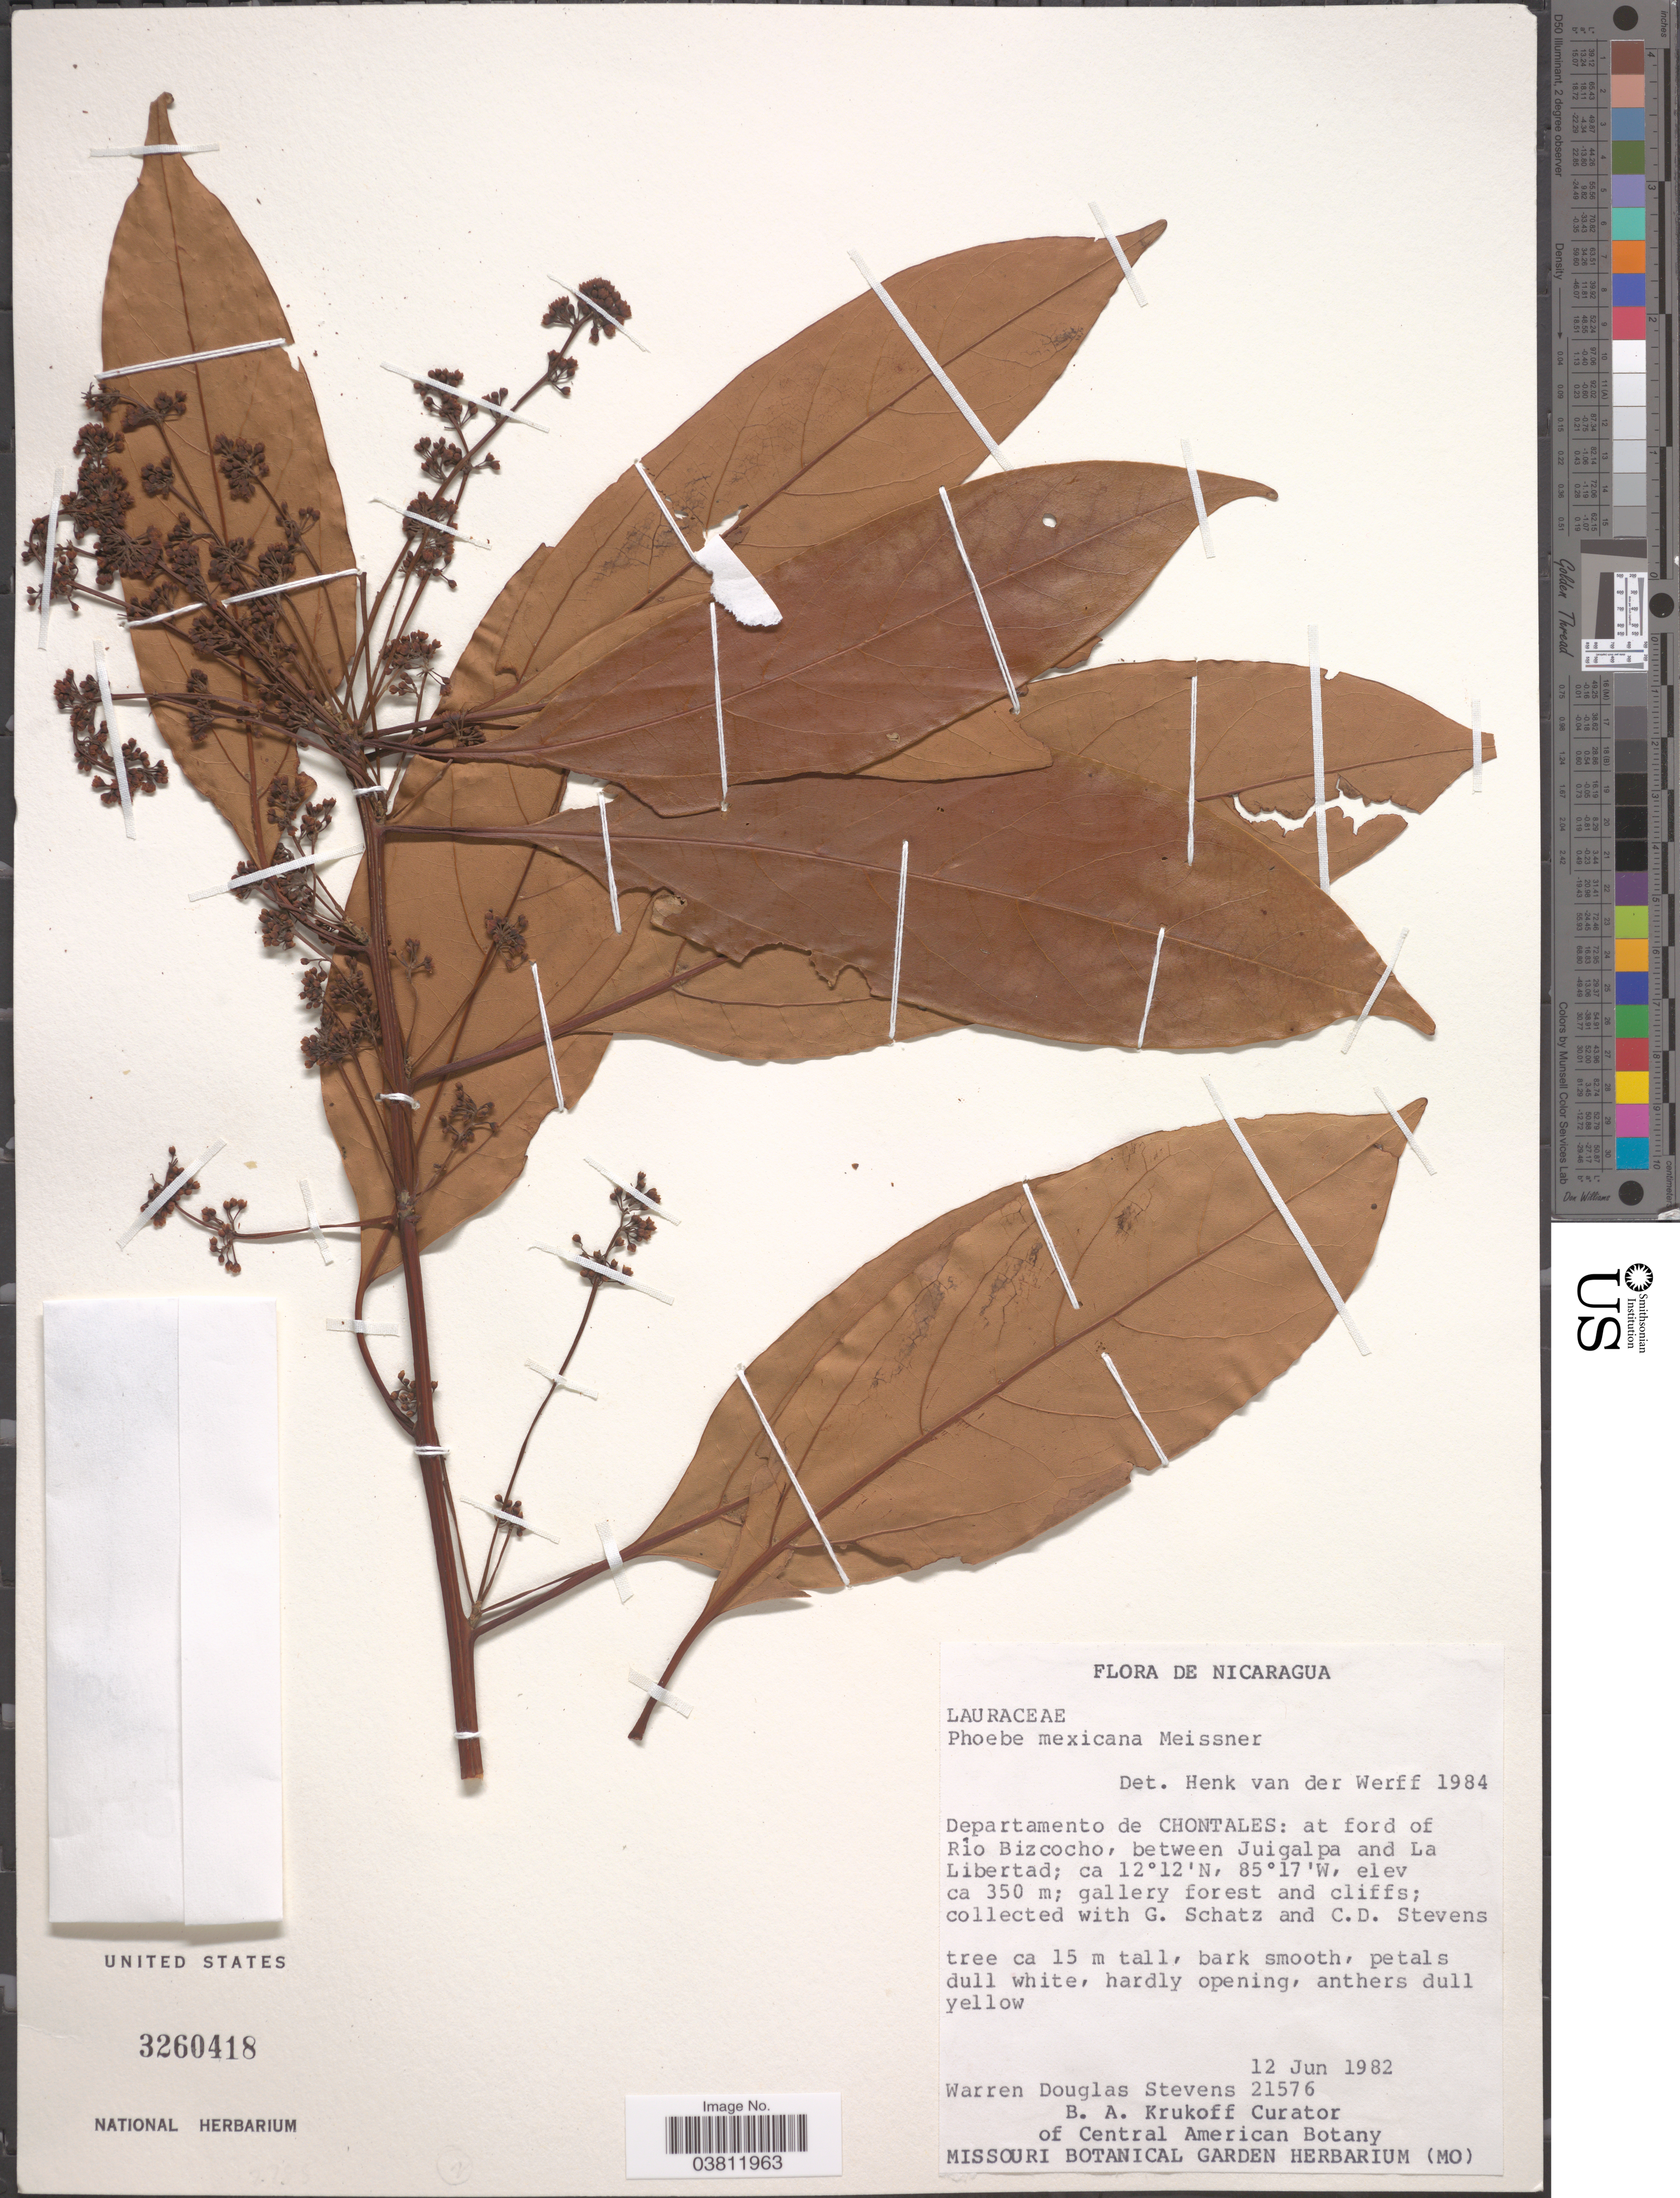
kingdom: Plantae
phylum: Tracheophyta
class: Magnoliopsida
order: Laurales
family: Lauraceae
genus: Phoebe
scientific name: Phoebe mexicana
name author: Meisn.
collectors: W. D. Stevens & B. A. Krukoff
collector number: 21576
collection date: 1982-06-12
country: Nicaragua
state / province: Chontales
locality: Departamento de Chontales: at ford of Rio Bizcocho, between Juigalpa and La Libertad.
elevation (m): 350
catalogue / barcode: US 3260418